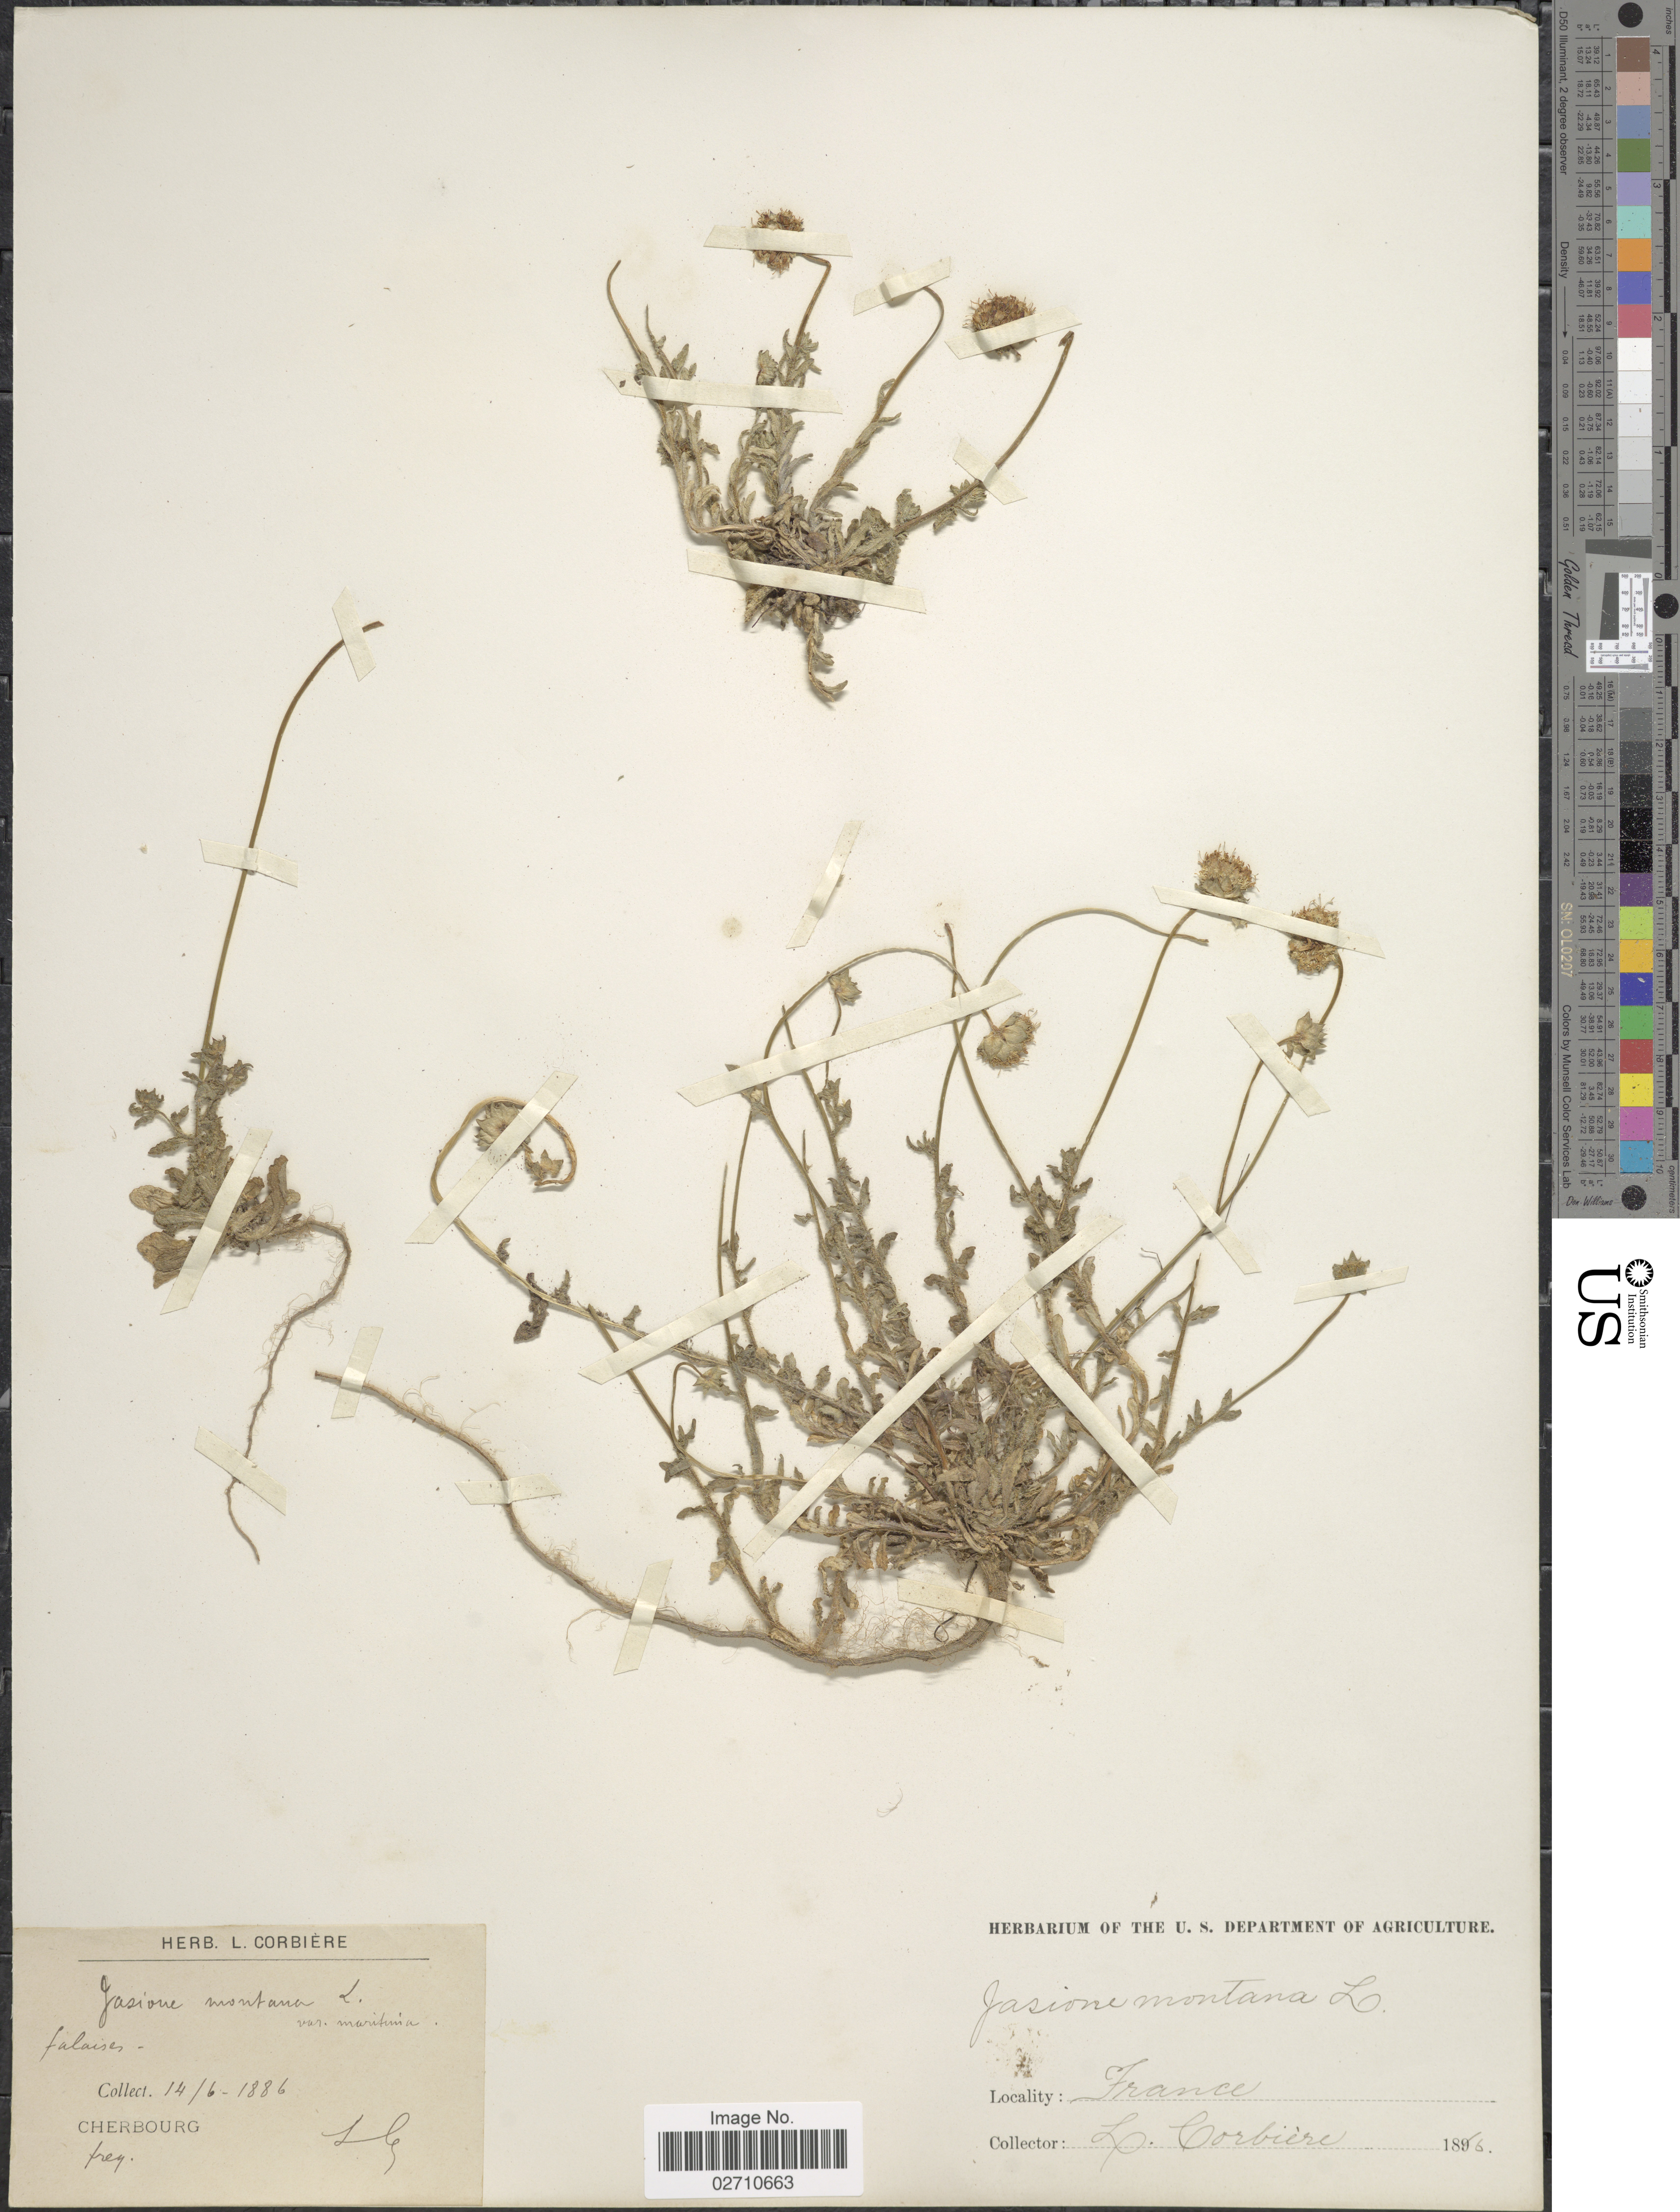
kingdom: Plantae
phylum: Tracheophyta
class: Magnoliopsida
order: Asterales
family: Campanulaceae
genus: Jasione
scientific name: Jasione montana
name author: L.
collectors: L. Corbière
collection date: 1886-06-14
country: France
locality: Cherbourg